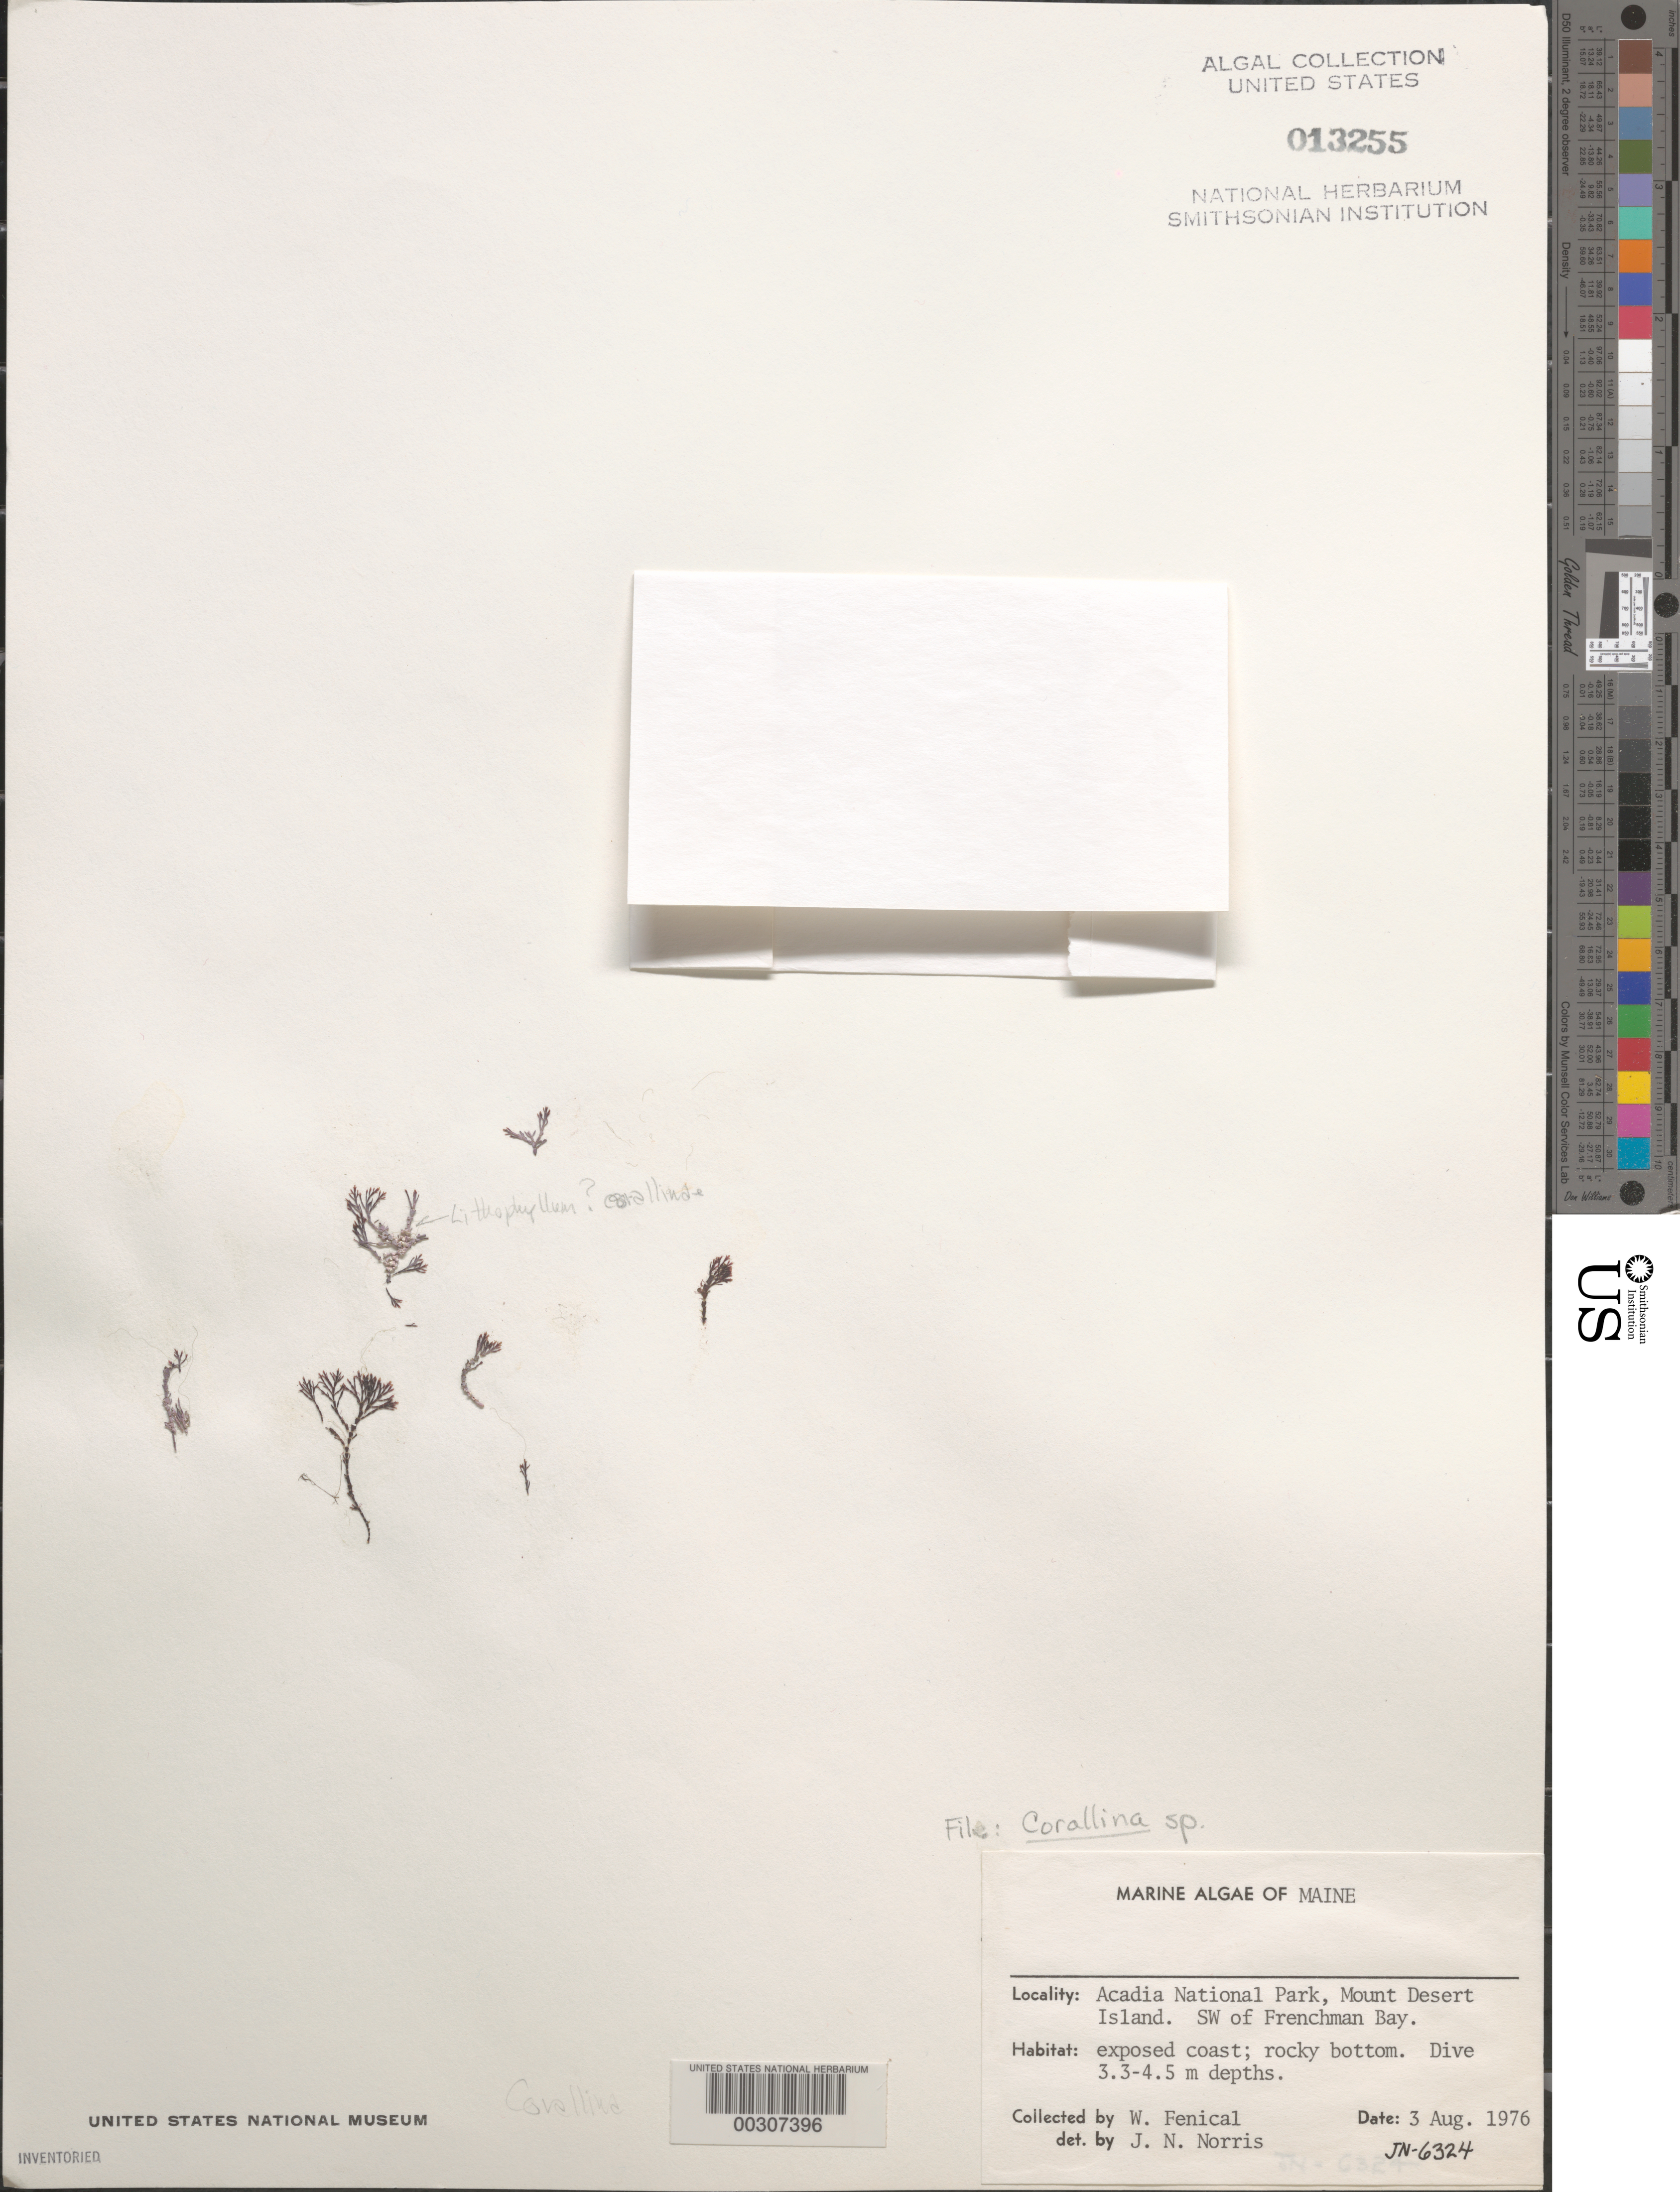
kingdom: Plantae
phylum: Rhodophyta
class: Florideophyceae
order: Corallinales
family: Corallinaceae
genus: Corallina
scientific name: Corallina sp.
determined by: Norris, James N.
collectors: W. Fenical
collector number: Jn-6324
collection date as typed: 03 Aug 1976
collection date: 1976-08-03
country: United States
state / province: Maine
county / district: Hancock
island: Mount Desert Island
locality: Acadia National Park, southwest of Frenchman Bay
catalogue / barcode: US 13255